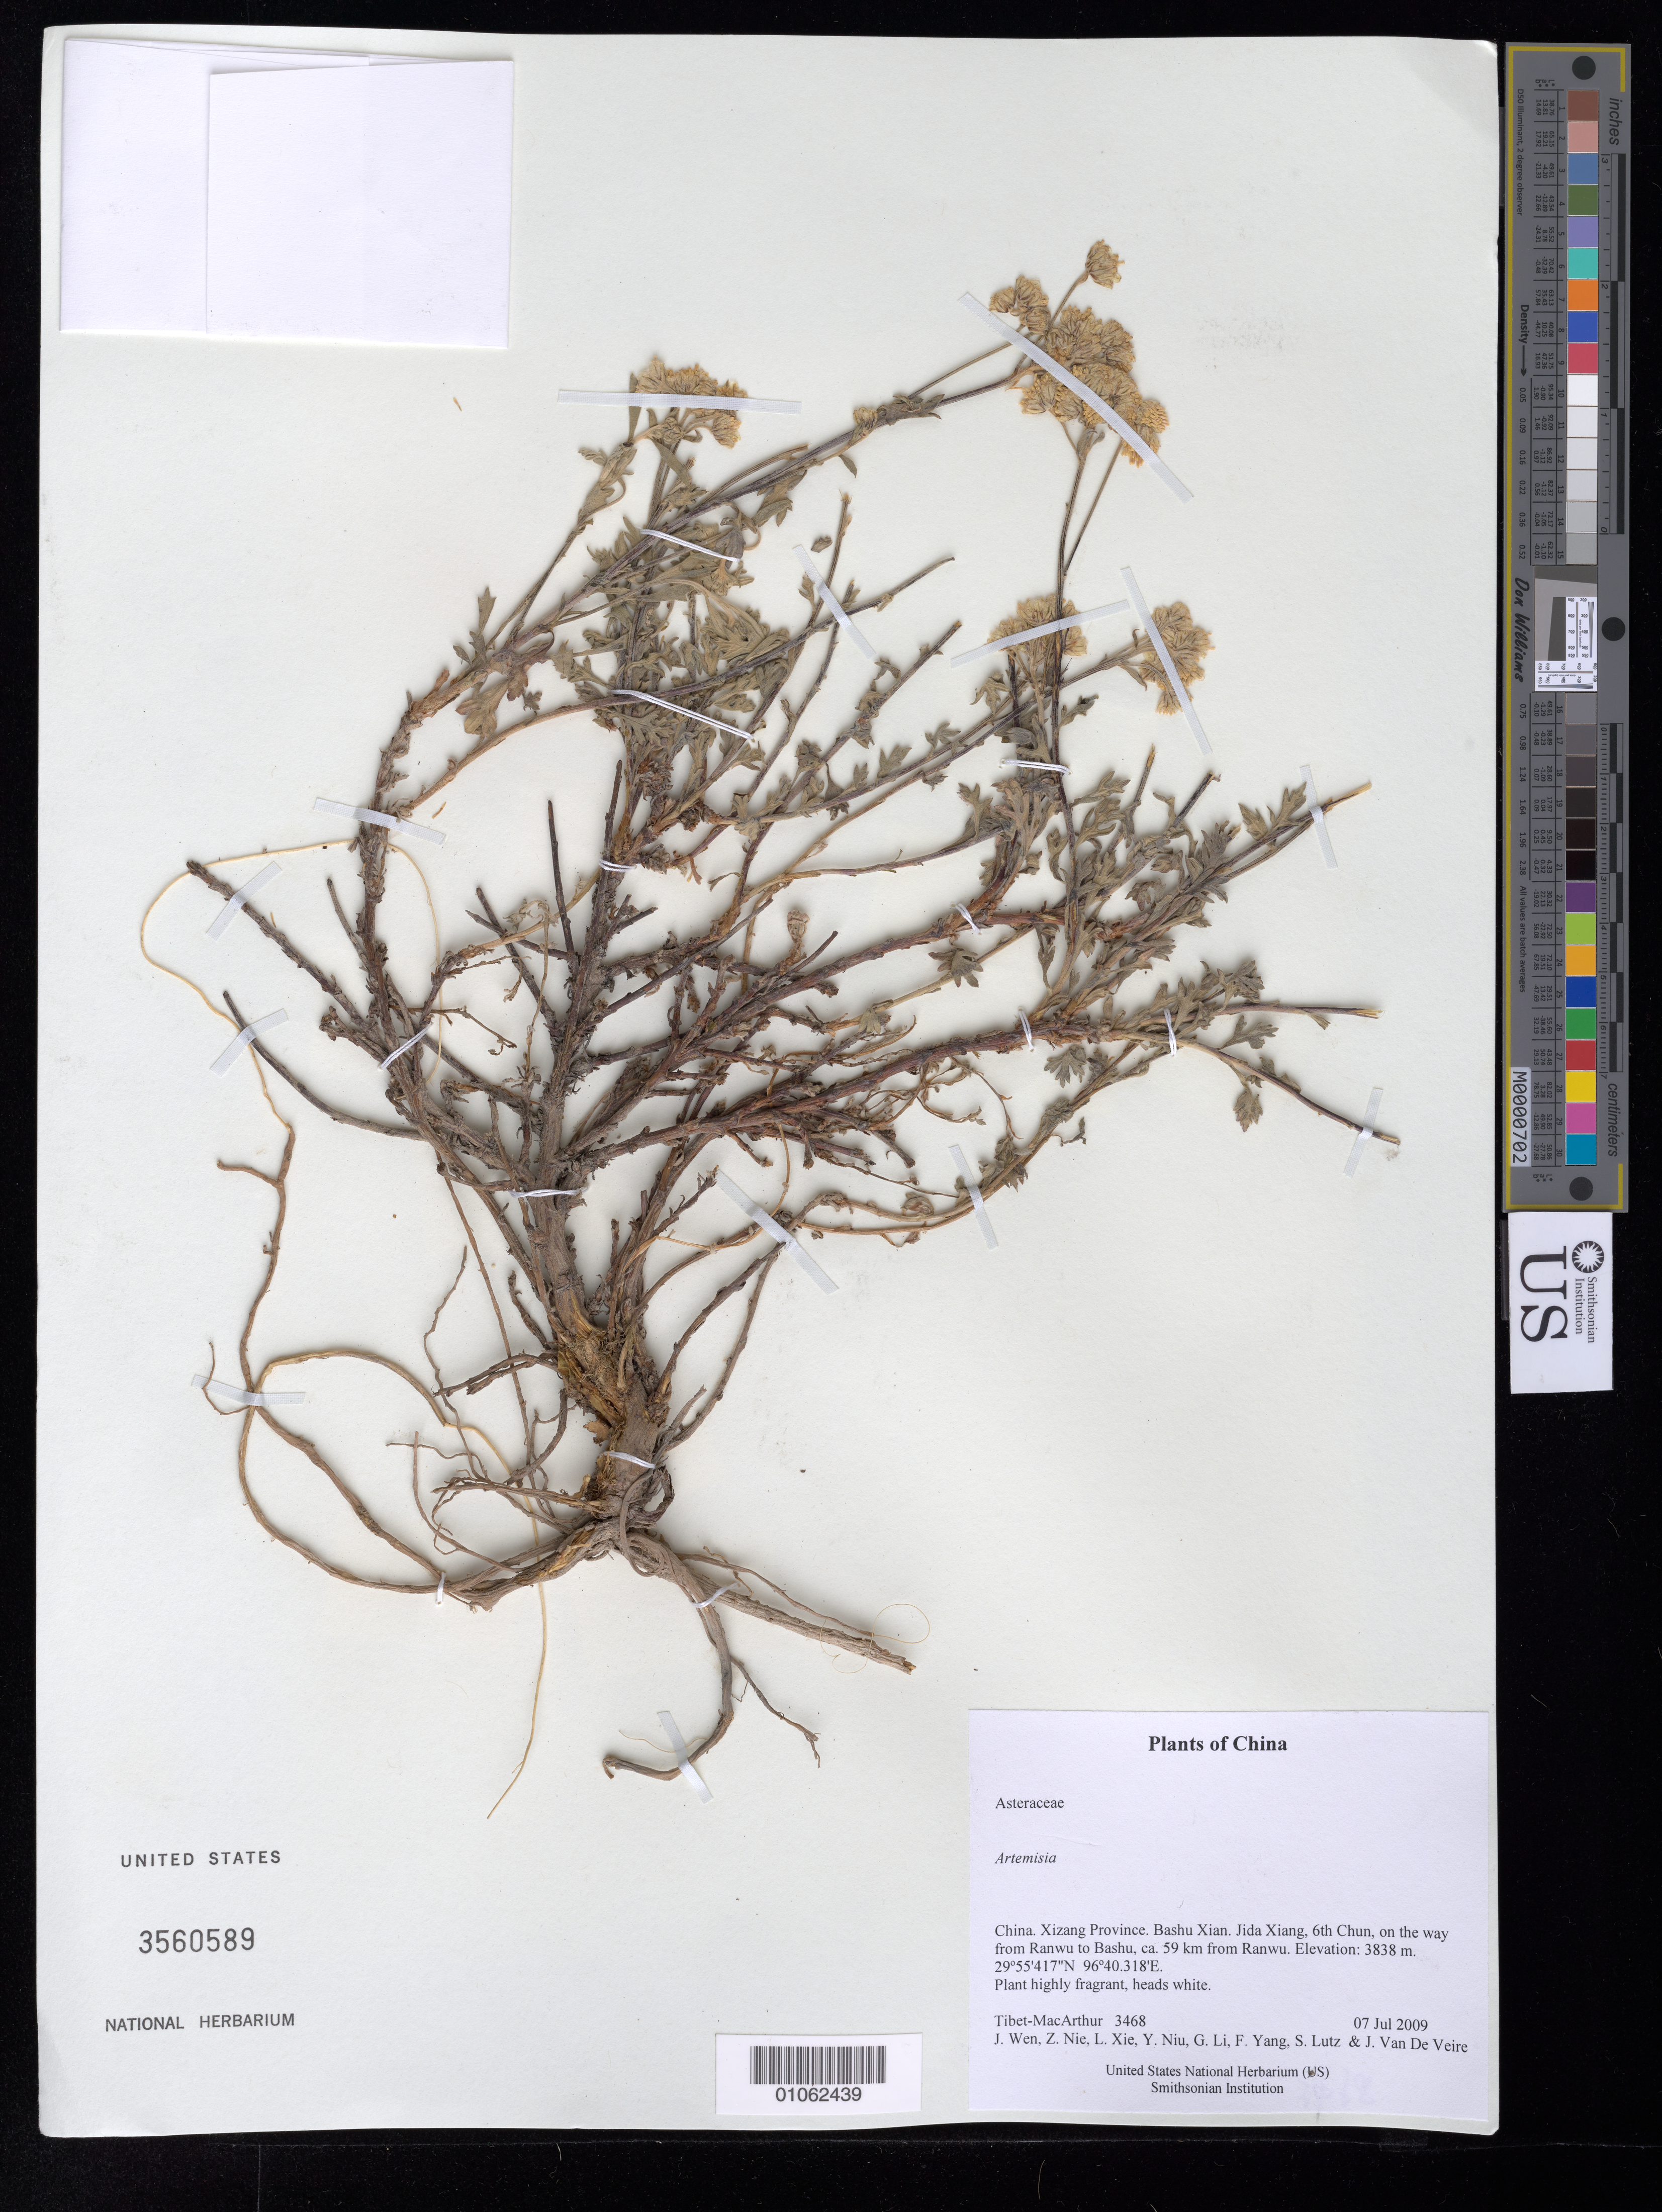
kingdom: Plantae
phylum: Tracheophyta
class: Magnoliopsida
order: Asterales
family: Asteraceae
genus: Artemisia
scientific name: Artemisia sp.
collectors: Tibet-MacArthur, J. Wen, Z. Nie, L. Xie, Y. Niu, G. Li, F. Yang, S. Lutz & J. Van De Veire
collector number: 3468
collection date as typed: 07 Jul 2009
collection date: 2009-07-07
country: China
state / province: Xizang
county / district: Bashu Xian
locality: Jida Xiang, 6th Chun, on the way from Ranwu to Bashu, ca. 59 km from Ranwu.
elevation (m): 3838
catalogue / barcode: US 3560589